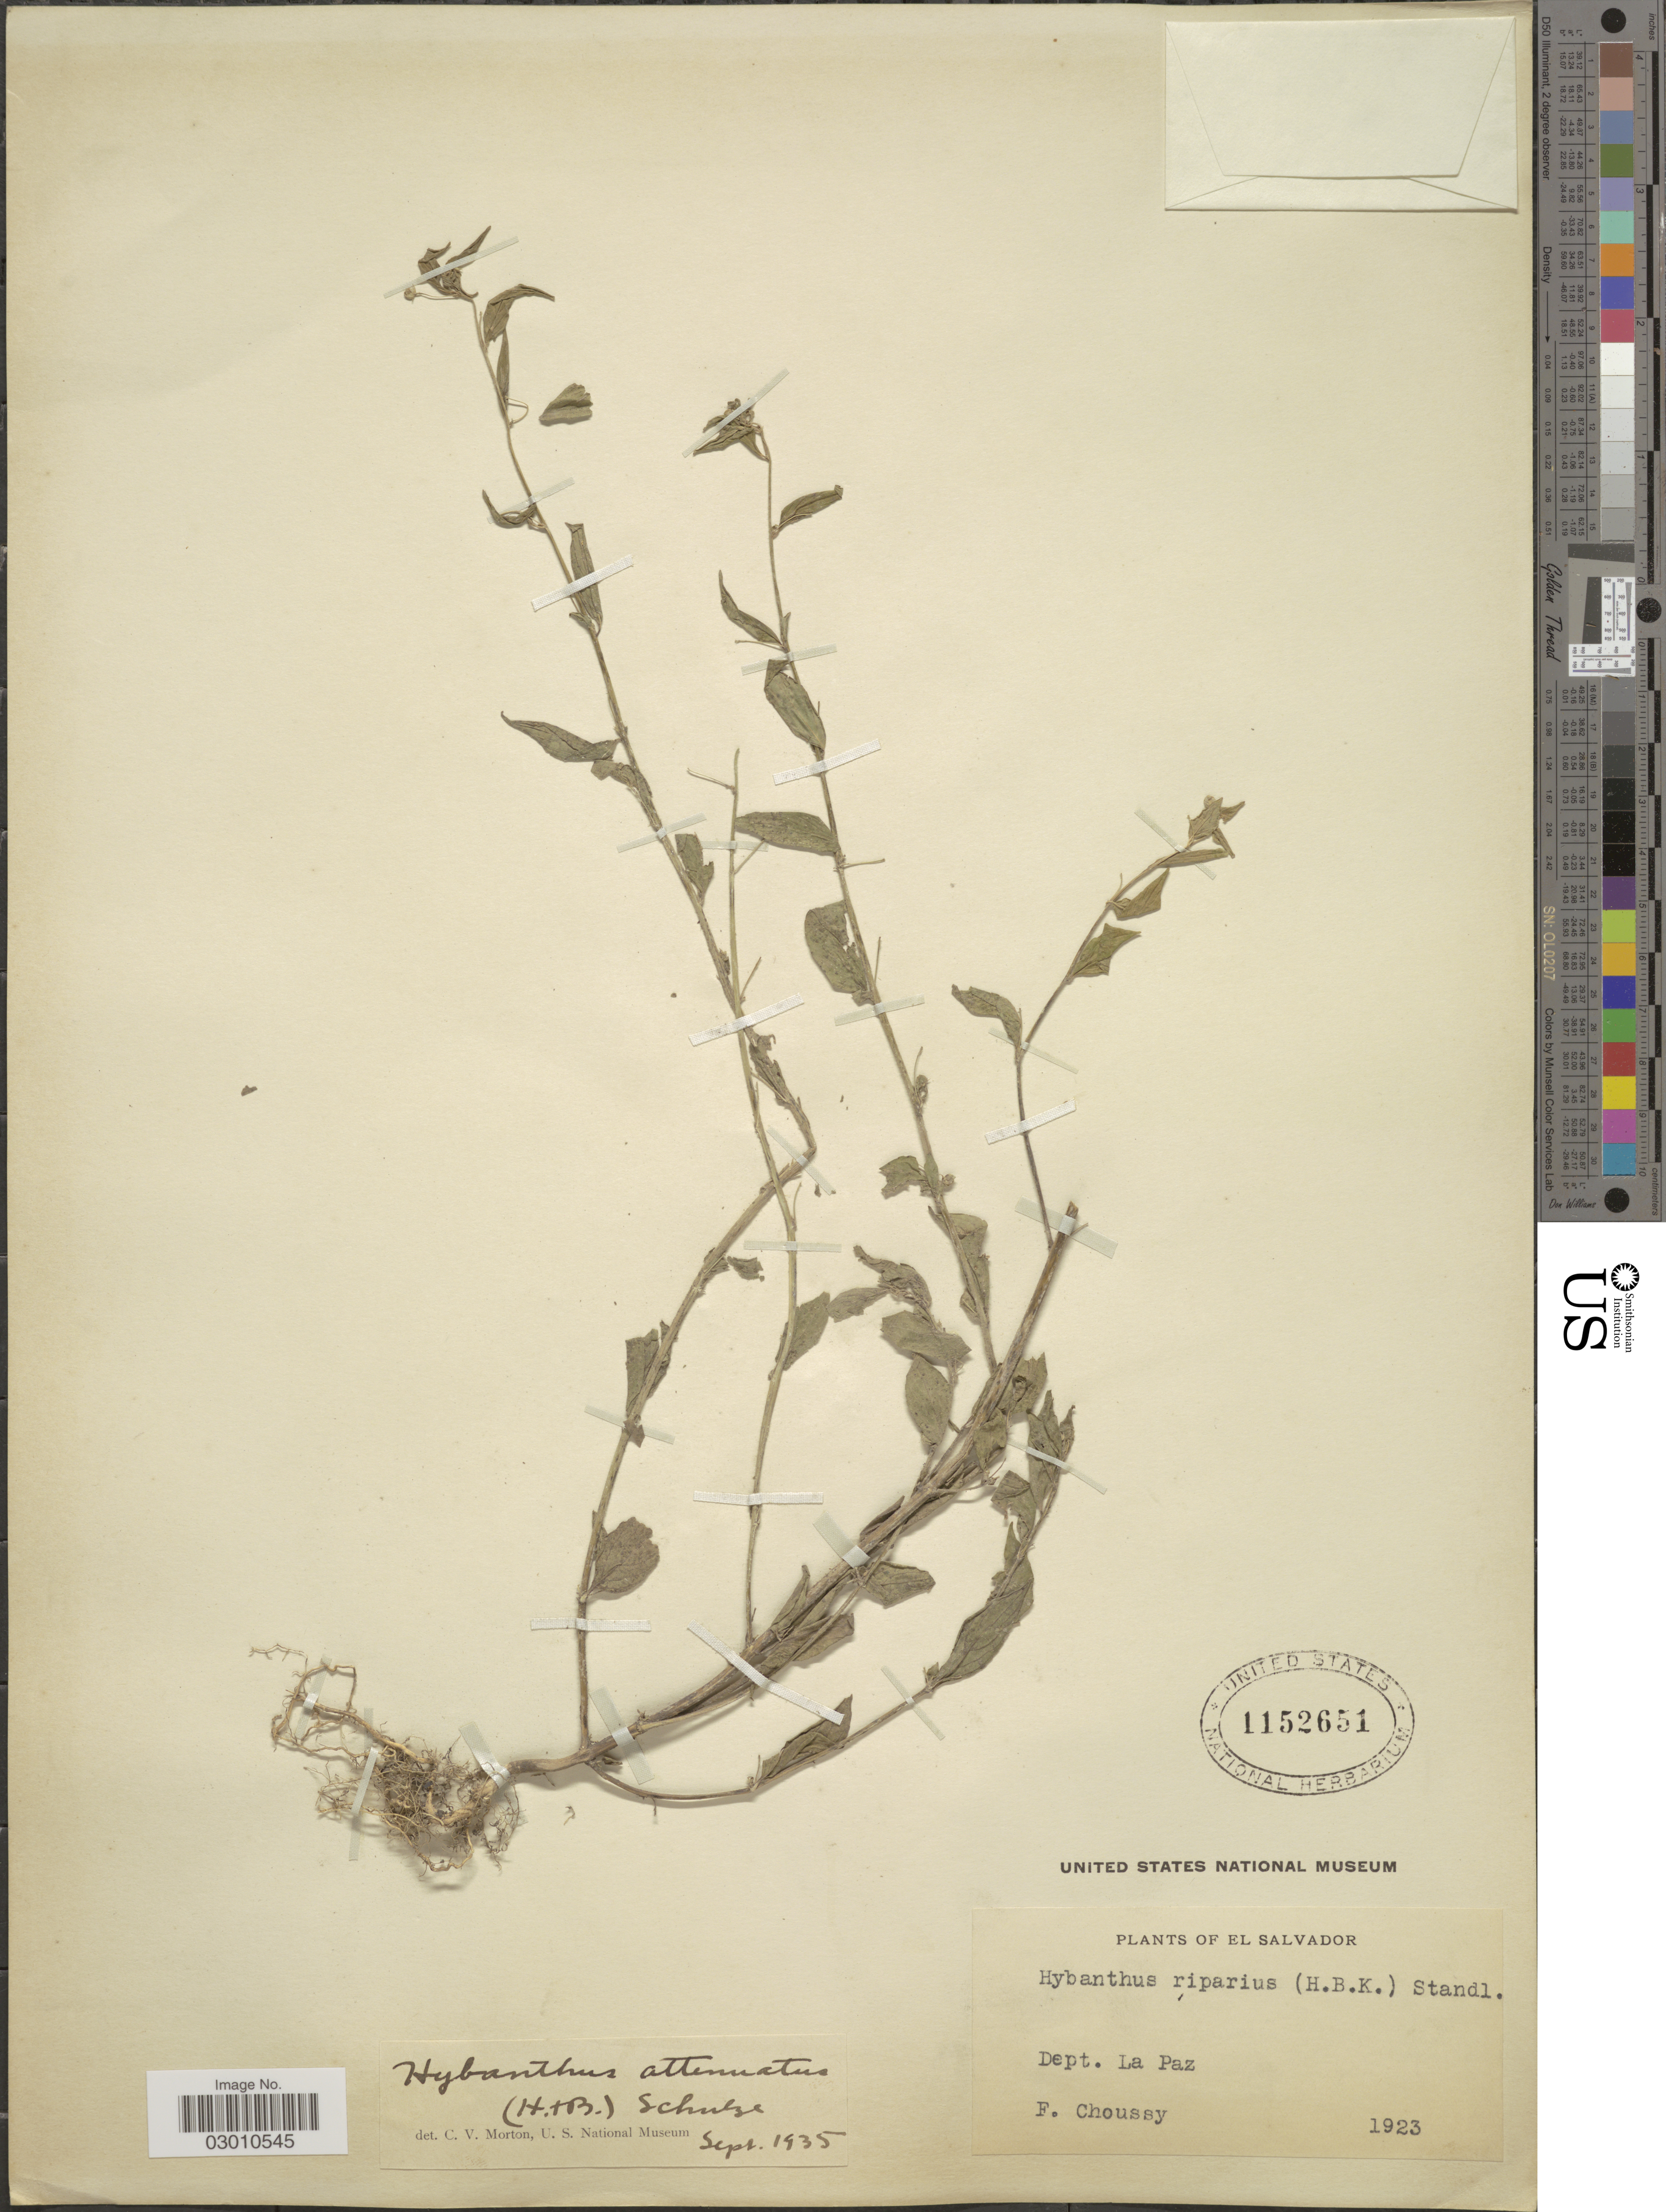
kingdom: Plantae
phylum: Tracheophyta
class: Magnoliopsida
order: Malpighiales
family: Violaceae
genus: Pombalia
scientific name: Pombalia attenuata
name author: (Humb. & Bonpl. ex Willd.) Paula-Souza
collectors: F. Choussy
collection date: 1923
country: El Salvador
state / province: La Paz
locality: Dept. La Paz.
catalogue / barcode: US 1152651